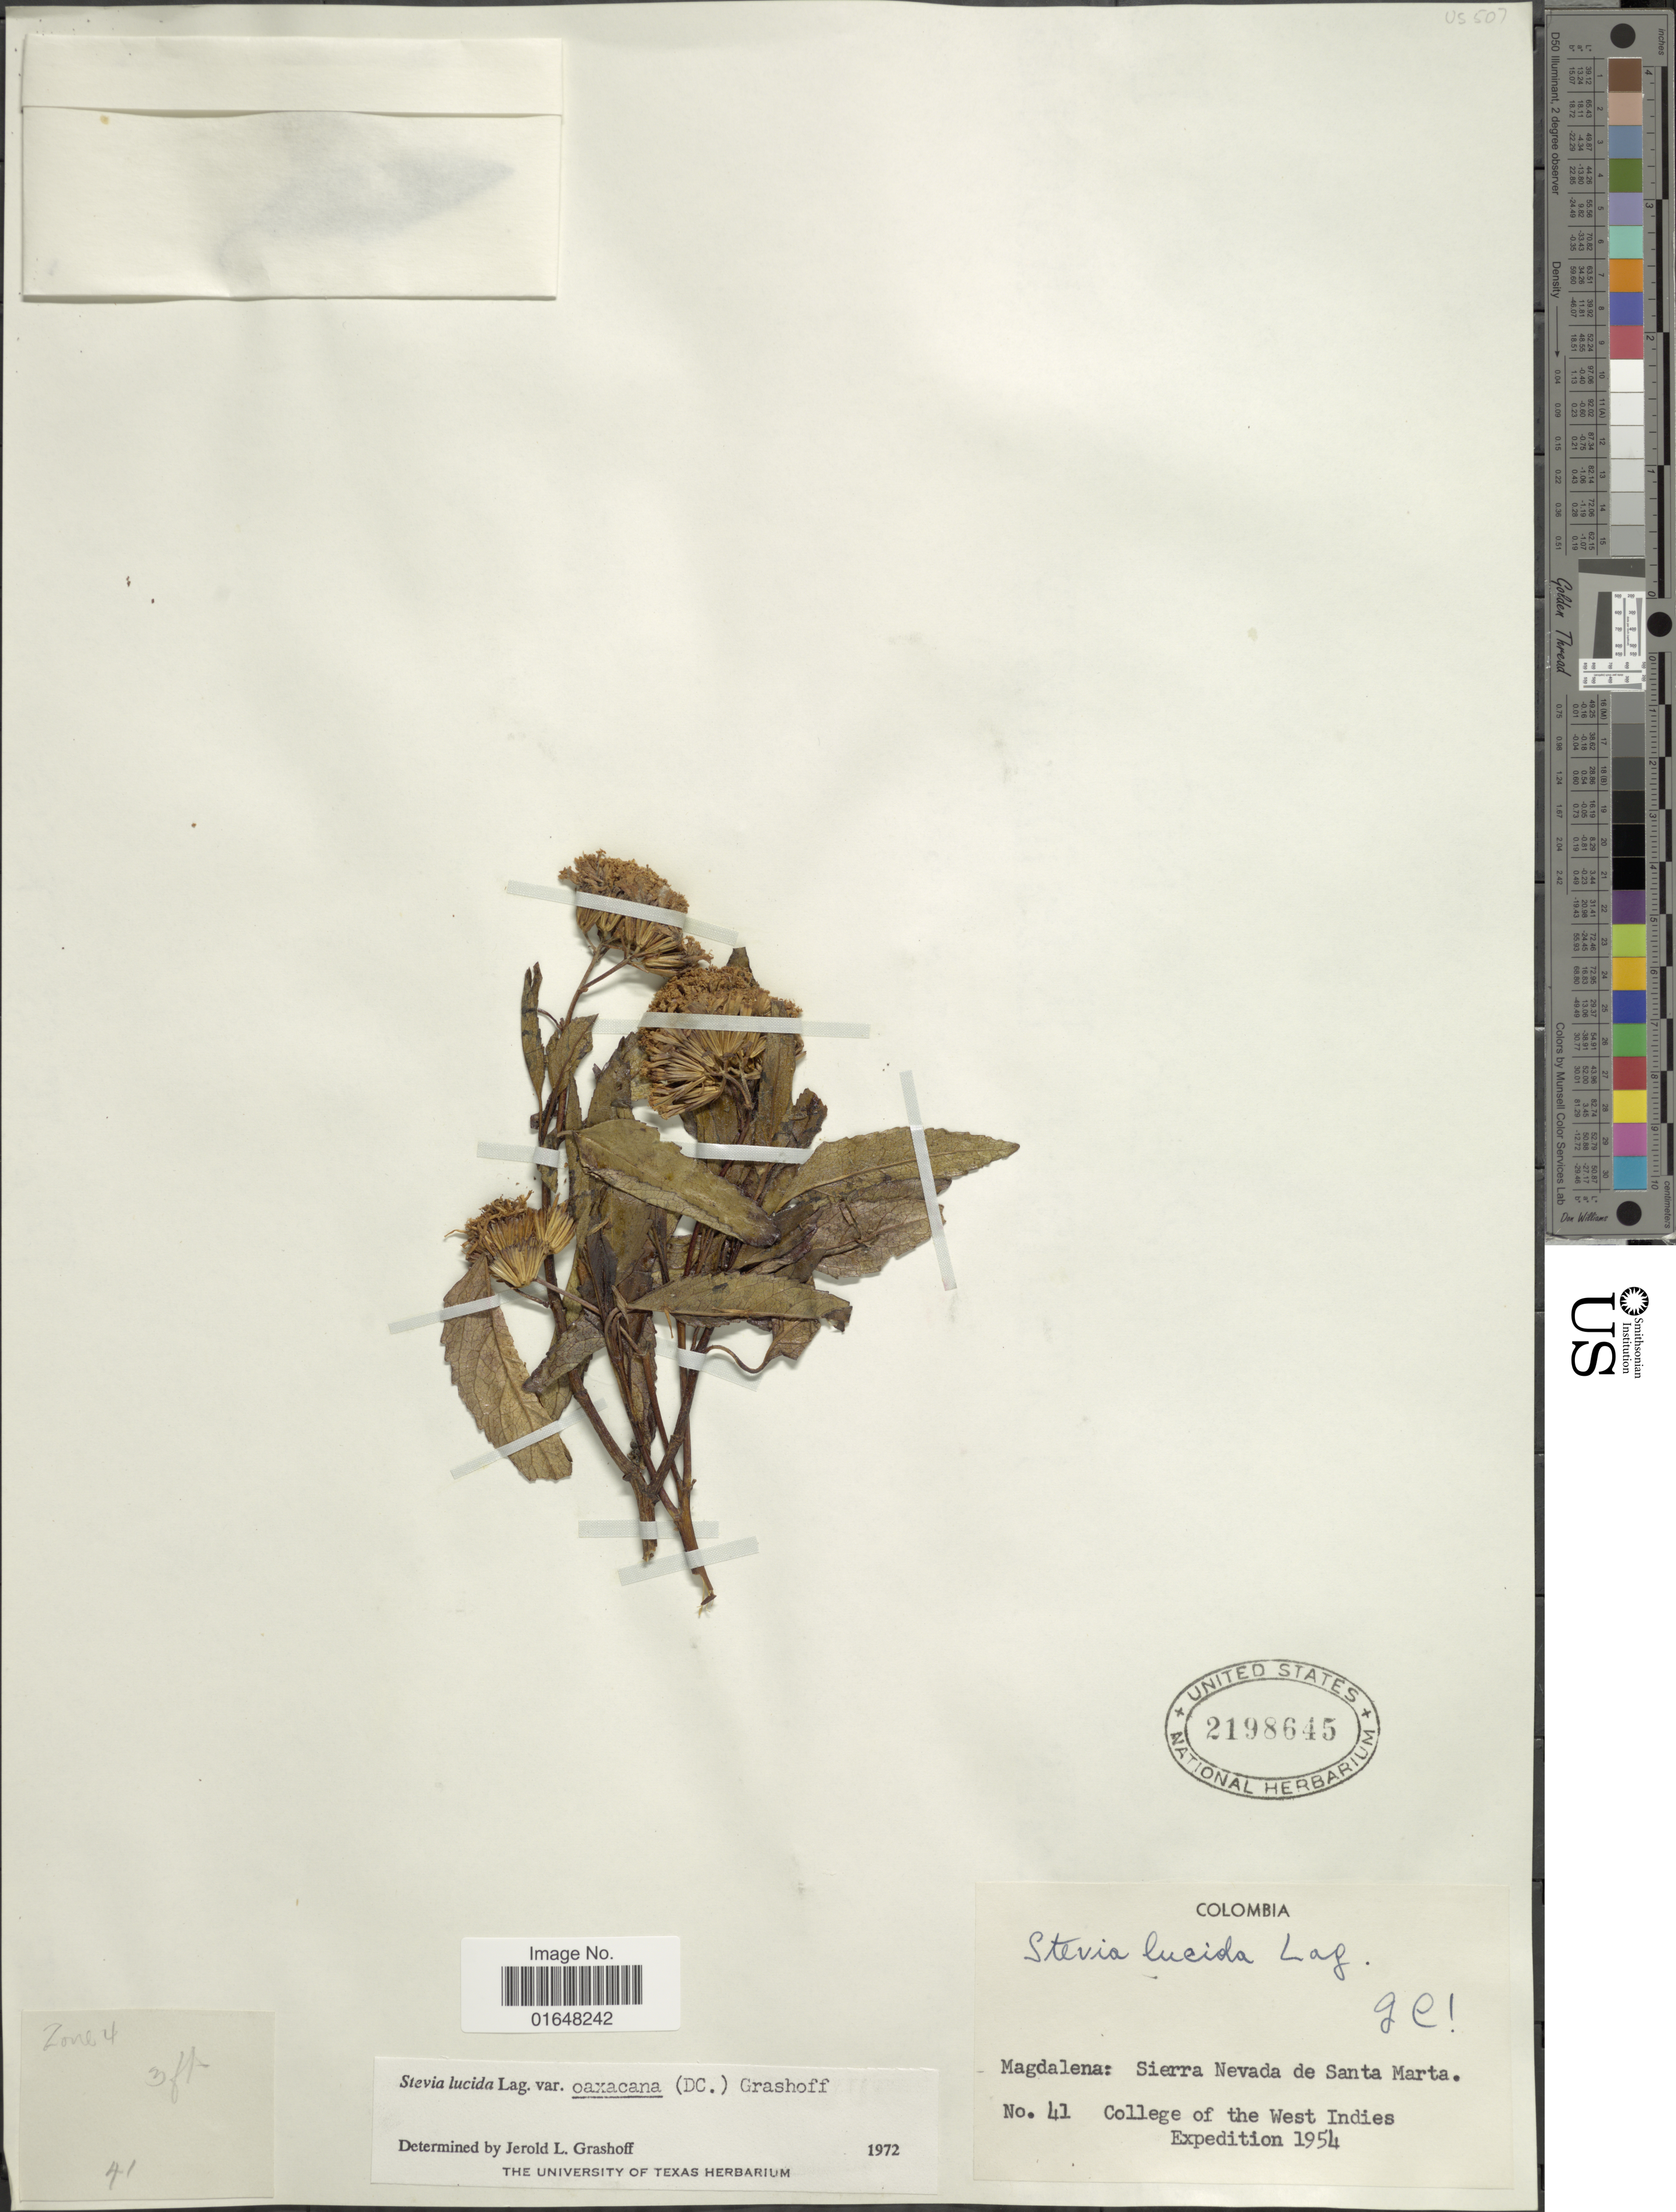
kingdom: Plantae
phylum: Tracheophyta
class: Magnoliopsida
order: Asterales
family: Asteraceae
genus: Stevia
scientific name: Stevia lucida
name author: Lag.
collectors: University of the West Indies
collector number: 41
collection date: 1954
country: Colombia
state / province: Magdalena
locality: Sierra Nevada de Santa Marta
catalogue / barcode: US 2198645